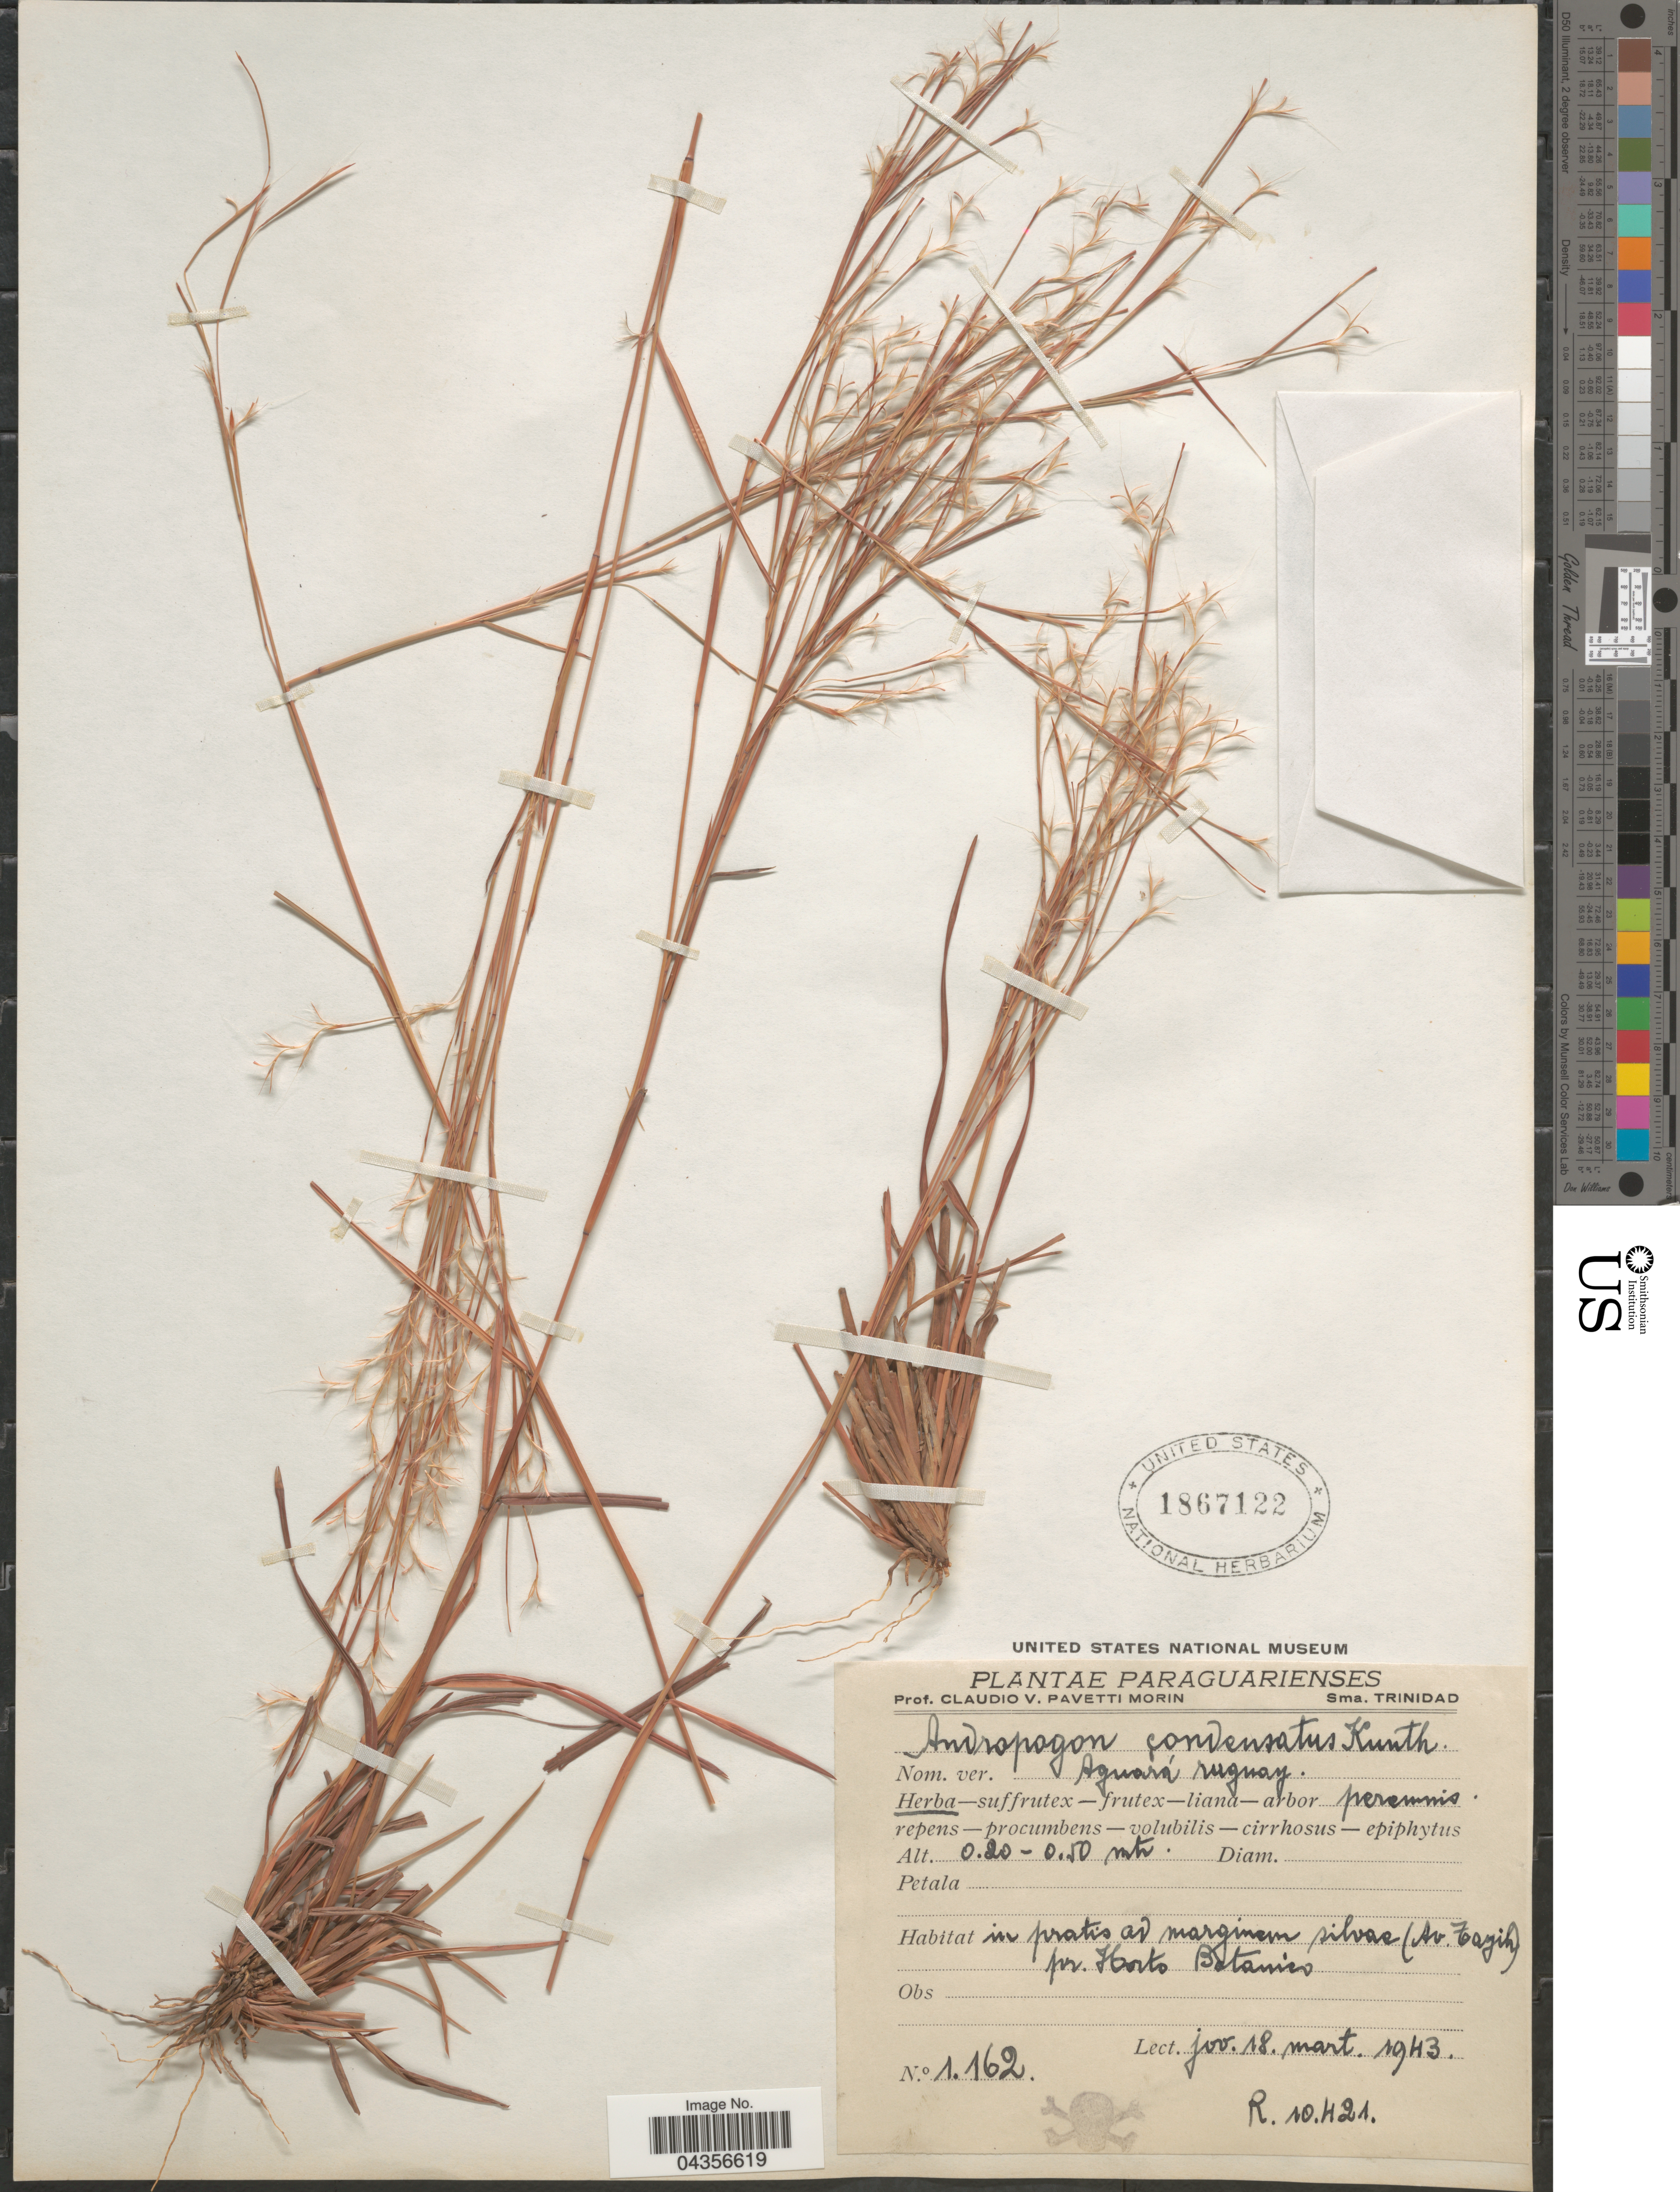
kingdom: Plantae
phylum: Tracheophyta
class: Liliopsida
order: Poales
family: Poaceae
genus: Schizachyrium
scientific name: Schizachyrium microstachyum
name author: (Desv. ex Ham.) Roseng. et al.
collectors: C. Morin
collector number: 1162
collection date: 1943-03-18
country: Paraguay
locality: In pratis ad marginem silvae (Av. Tayih) pr. Horto Botanico.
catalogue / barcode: US 1867122